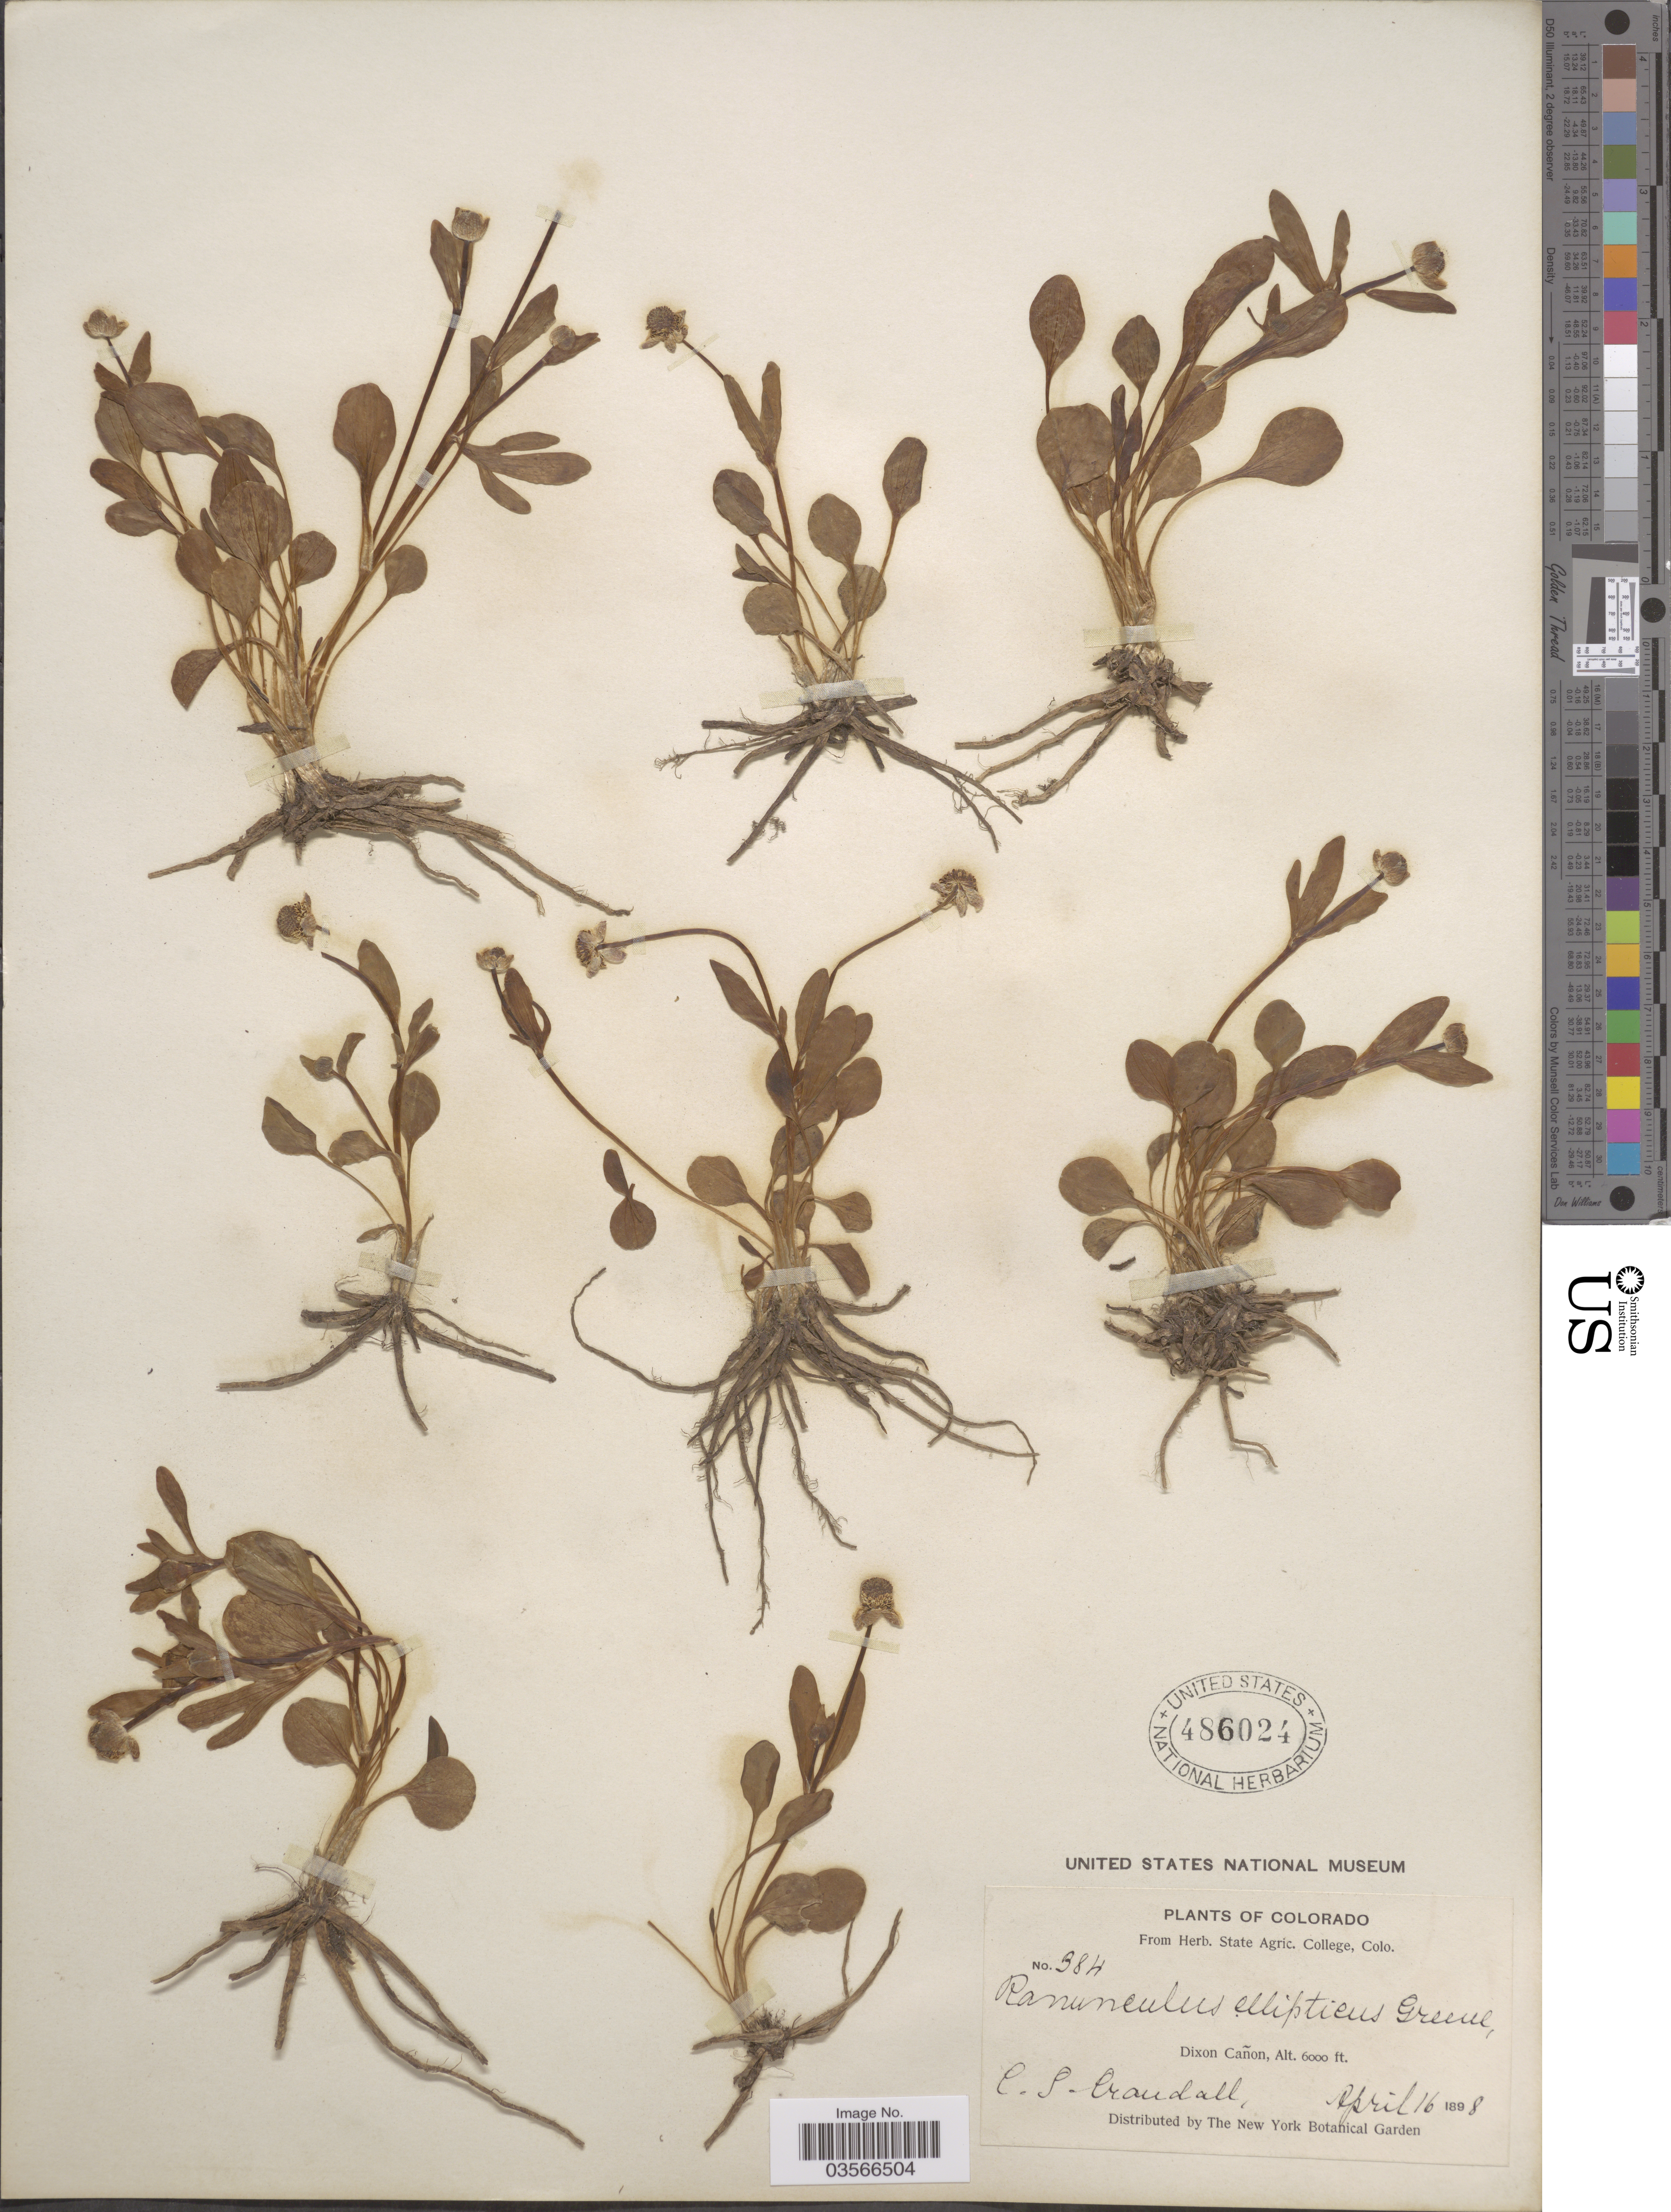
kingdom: Plantae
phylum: Tracheophyta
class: Magnoliopsida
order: Ranunculales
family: Ranunculaceae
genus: Ranunculus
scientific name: Ranunculus glaberrimus var. ellipticus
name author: (Greene) Greene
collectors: C. Crandall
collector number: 384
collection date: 1898-04-16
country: United States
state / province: Colorado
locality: Dixon Cañon.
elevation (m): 1829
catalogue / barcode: US 486024